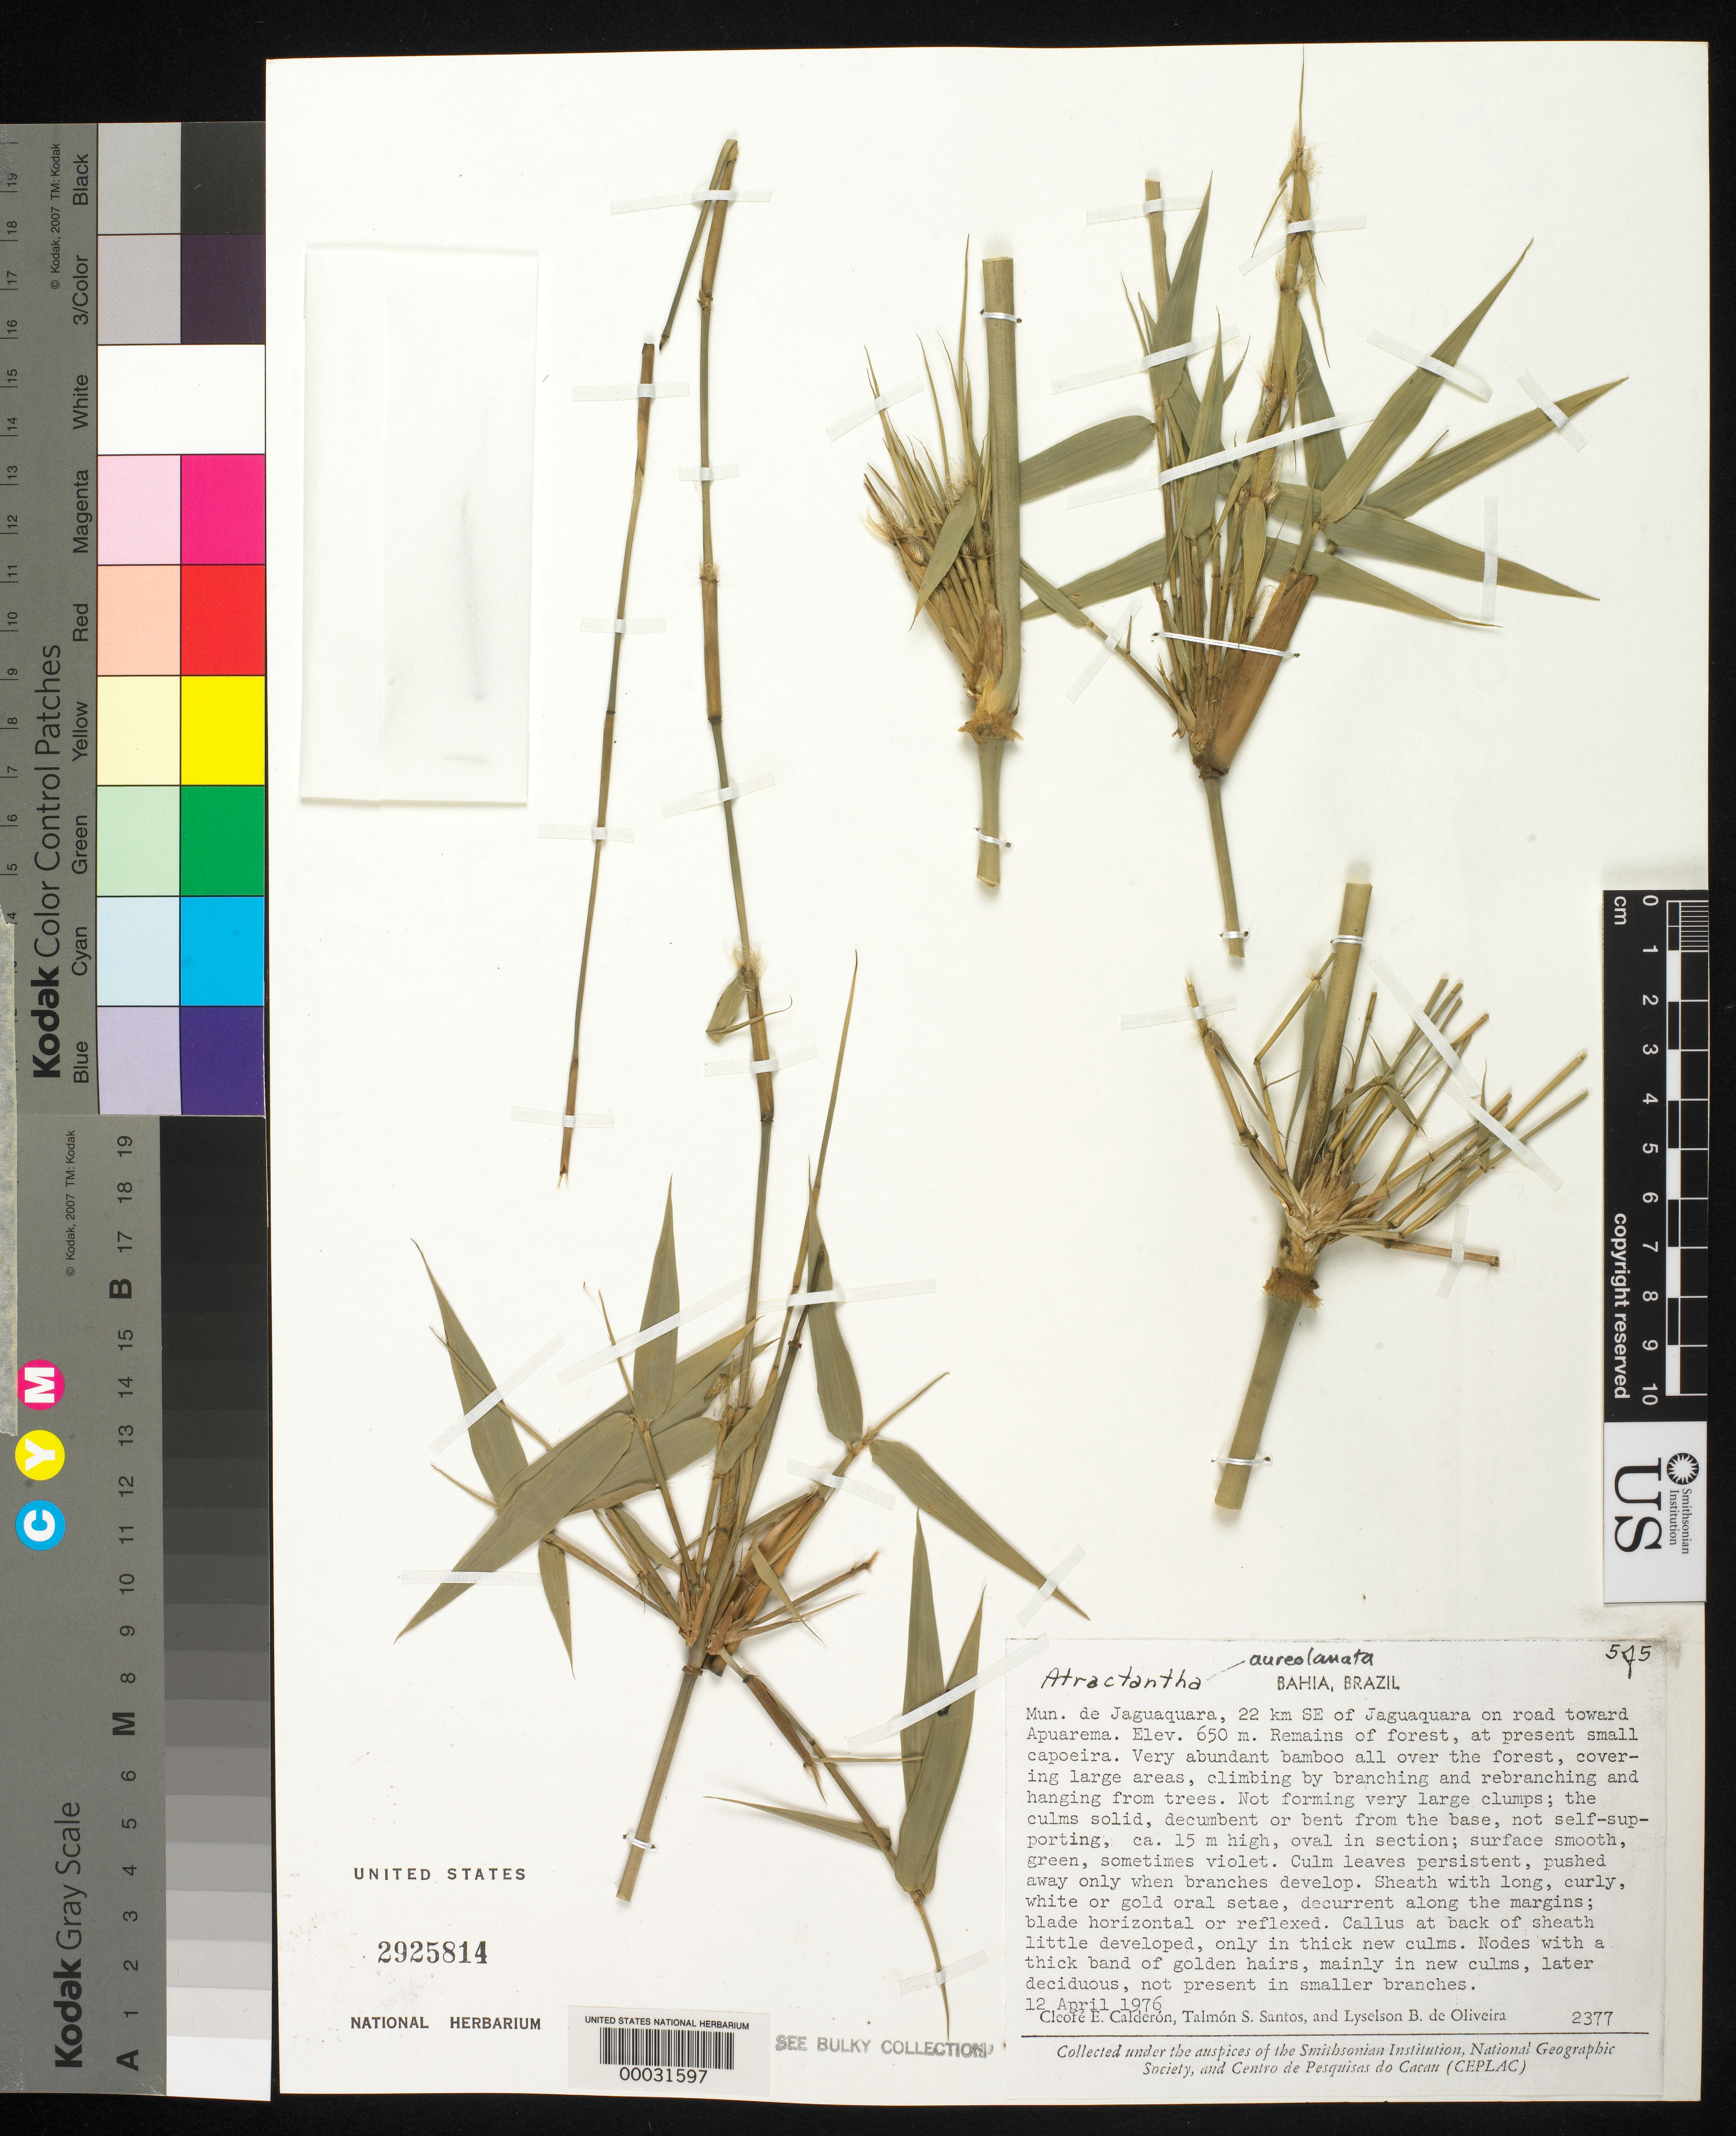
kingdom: Plantae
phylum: Tracheophyta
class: Liliopsida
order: Poales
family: Poaceae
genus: Atractantha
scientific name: Atractantha aureolanata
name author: Judz.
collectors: C. E. Calderón, T. S. Santos & L. de Oliveira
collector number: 2377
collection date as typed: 12 Apr 1976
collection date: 1976-04-12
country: Brazil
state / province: Bahia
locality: Jaguaquara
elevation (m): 650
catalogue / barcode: US 2925814